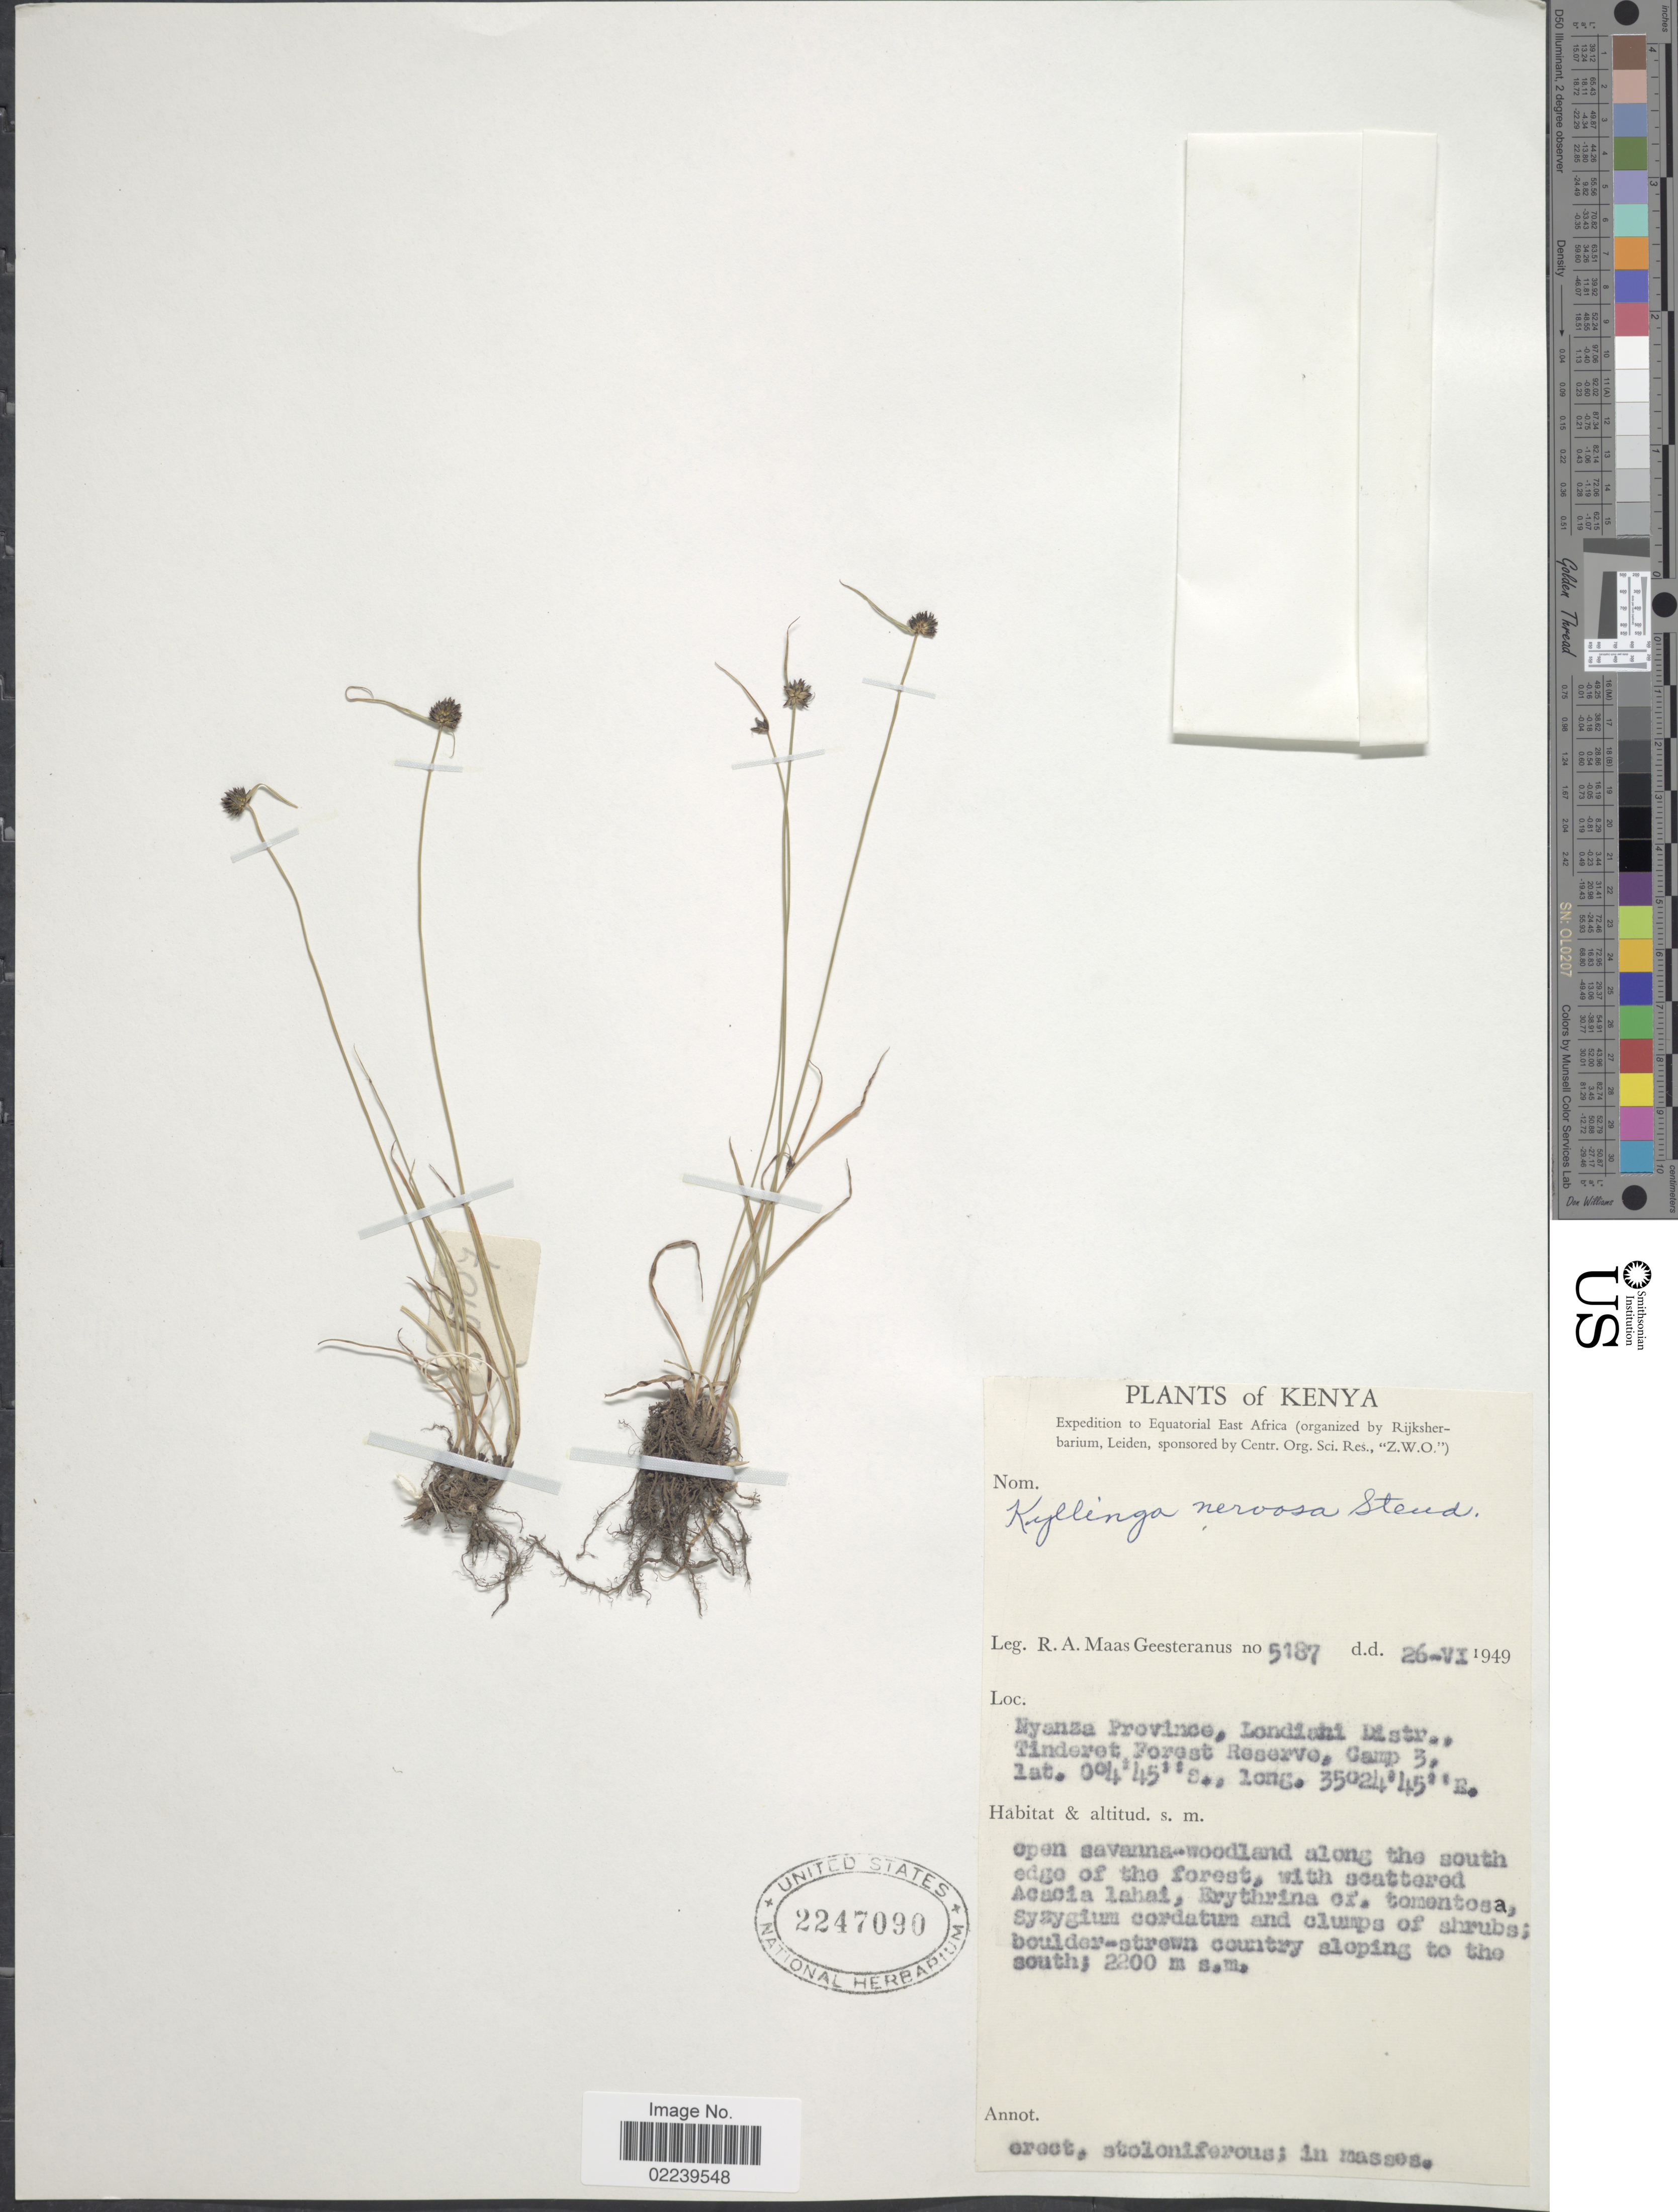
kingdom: Plantae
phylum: Tracheophyta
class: Liliopsida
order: Poales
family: Cyperaceae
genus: Cyperus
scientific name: Cyperus nigriceps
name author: Huygh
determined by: Strong, M. T., (US), Smithsonian Institution - National Museum of Natural History (UNITED STATES)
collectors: R. A. Maas Geesteranus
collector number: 5187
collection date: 1949-06-26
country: Kenya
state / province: Kericho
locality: Londiani Distr., Tinderet Forest Reserve, Camp 3.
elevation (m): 2200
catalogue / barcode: US 2247090